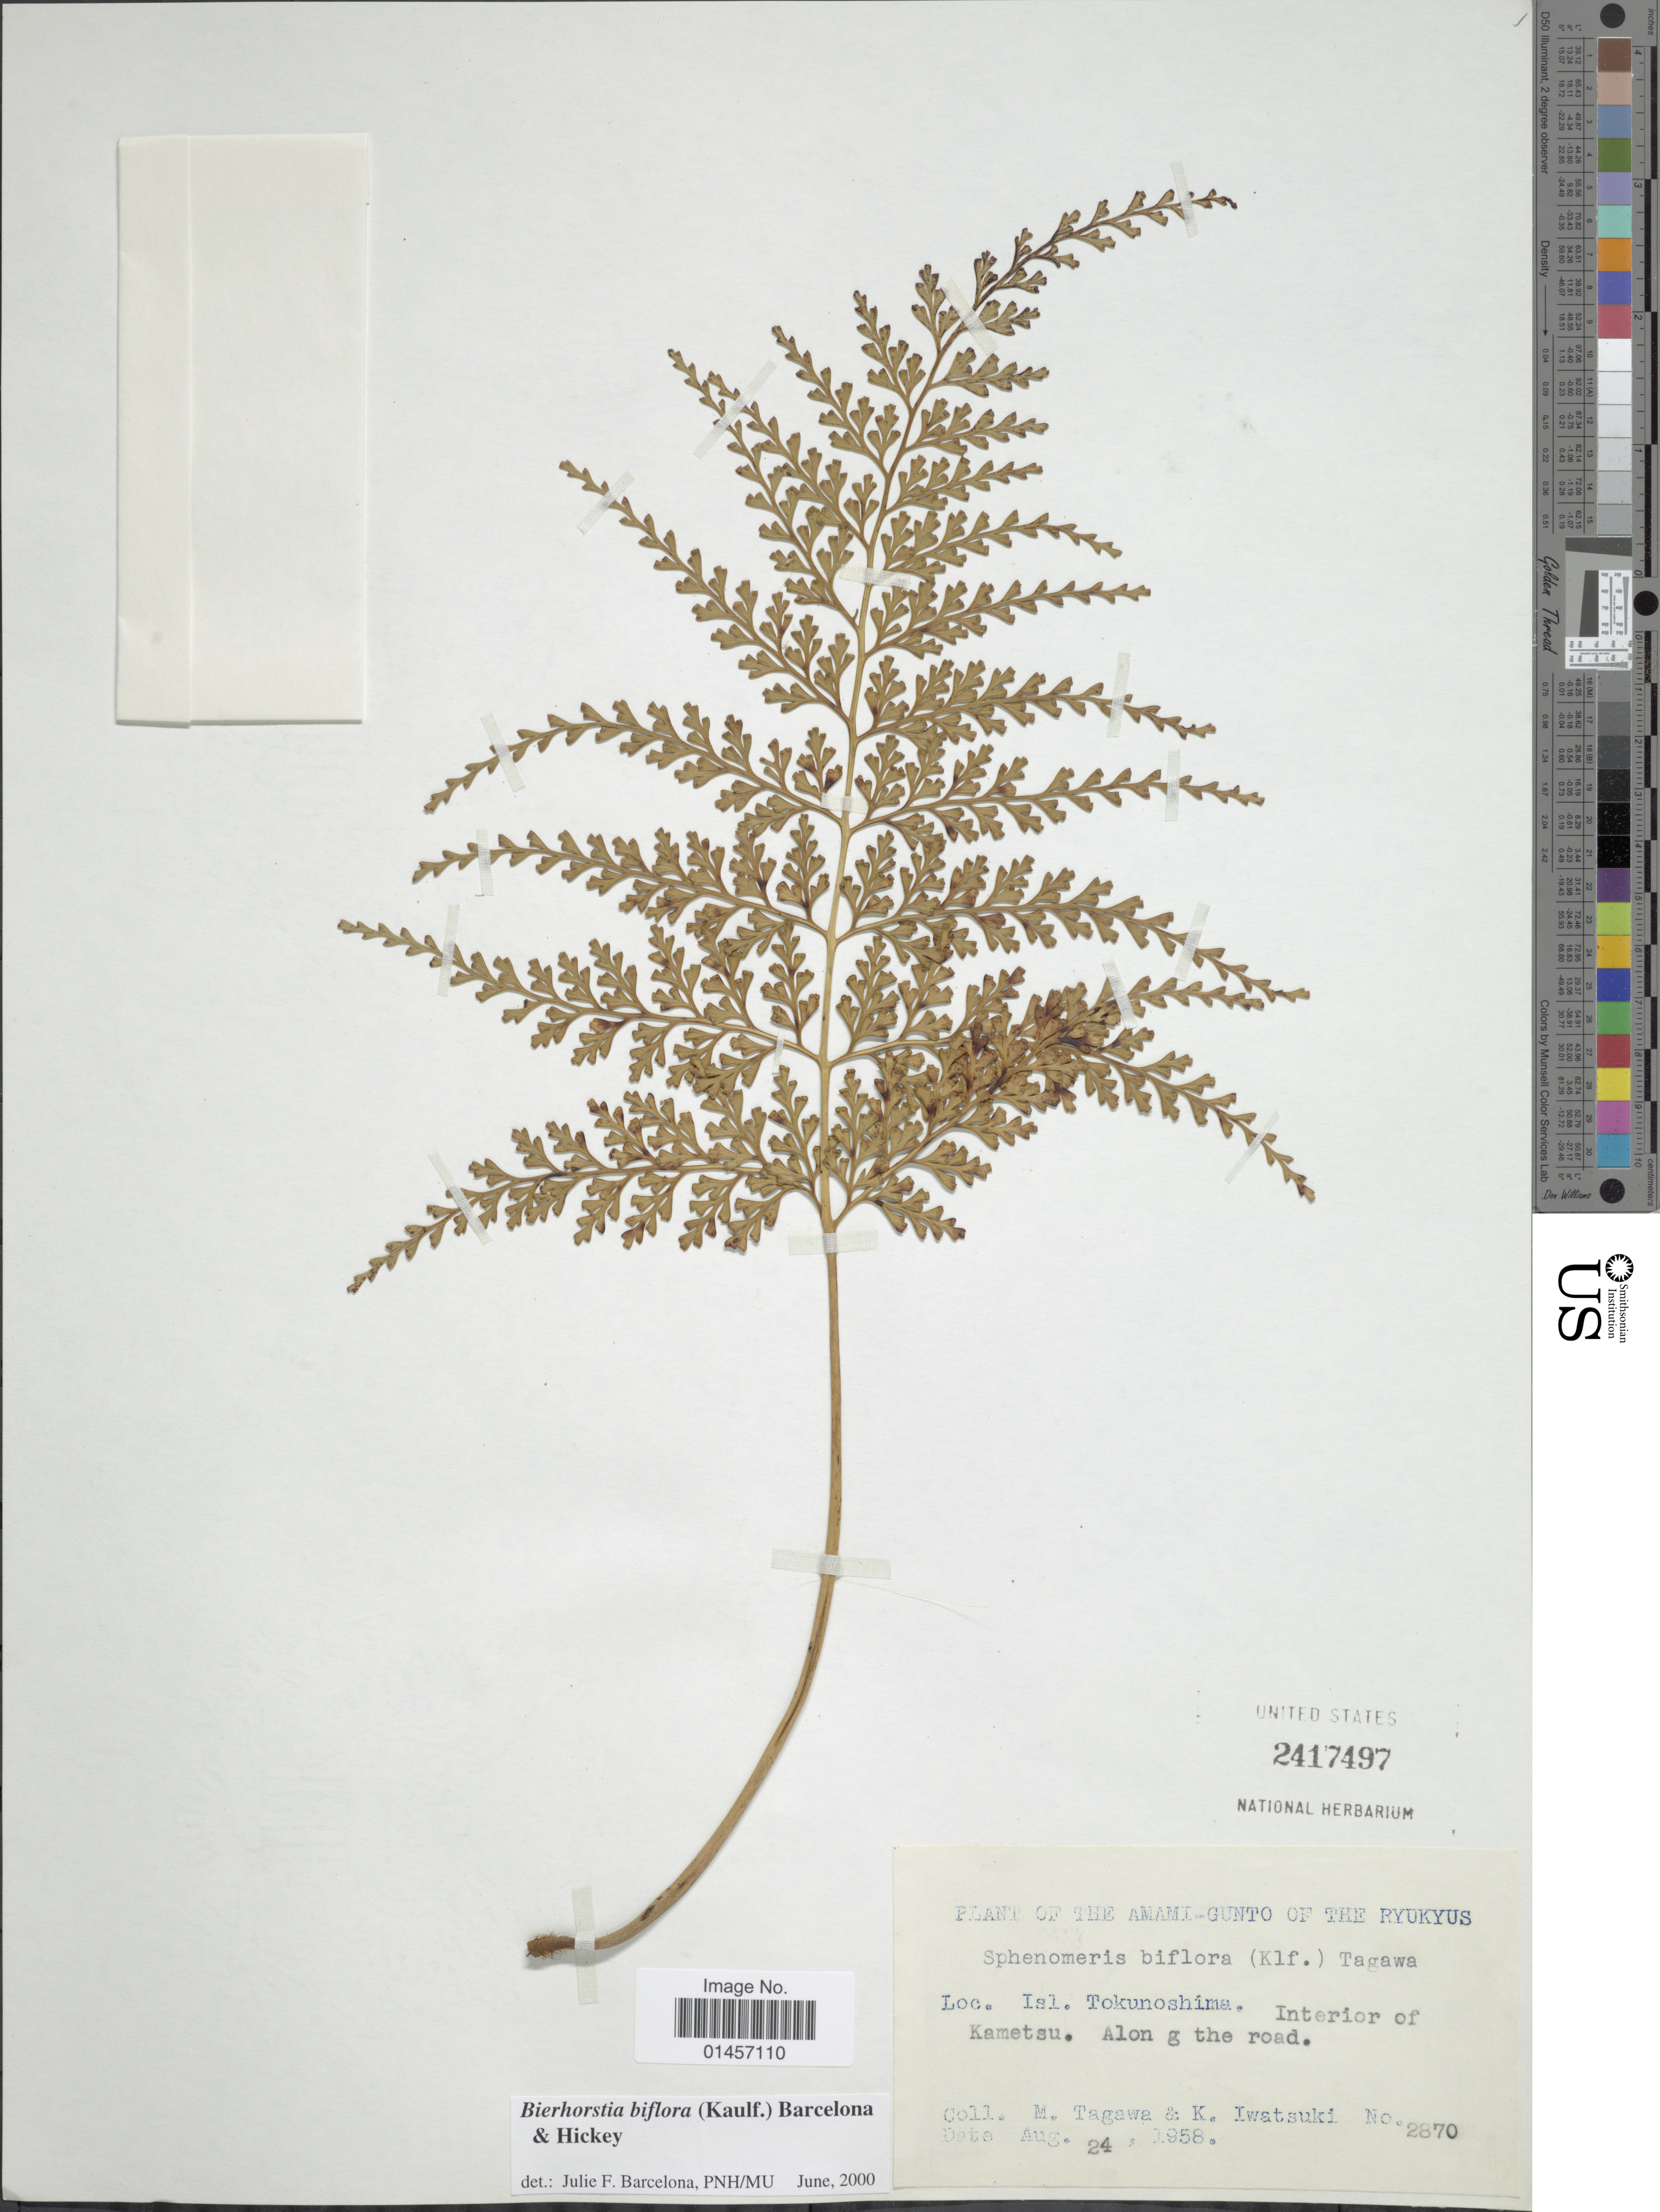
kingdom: Plantae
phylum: Tracheophyta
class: Polypodiopsida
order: Polypodiales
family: Lindsaeaceae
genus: Sphenomeris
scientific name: Sphenomeris biflora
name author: (Kaulf.) Mett.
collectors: M. Tagawa & K. Iwatsuki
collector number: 2870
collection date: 1958-08-24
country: Japan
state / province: Okinawa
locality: Amami-gunto of the Ryukyus, Loc. Isl. Tokunoshima, Interior of Kametsu along the road.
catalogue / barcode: US 2417497